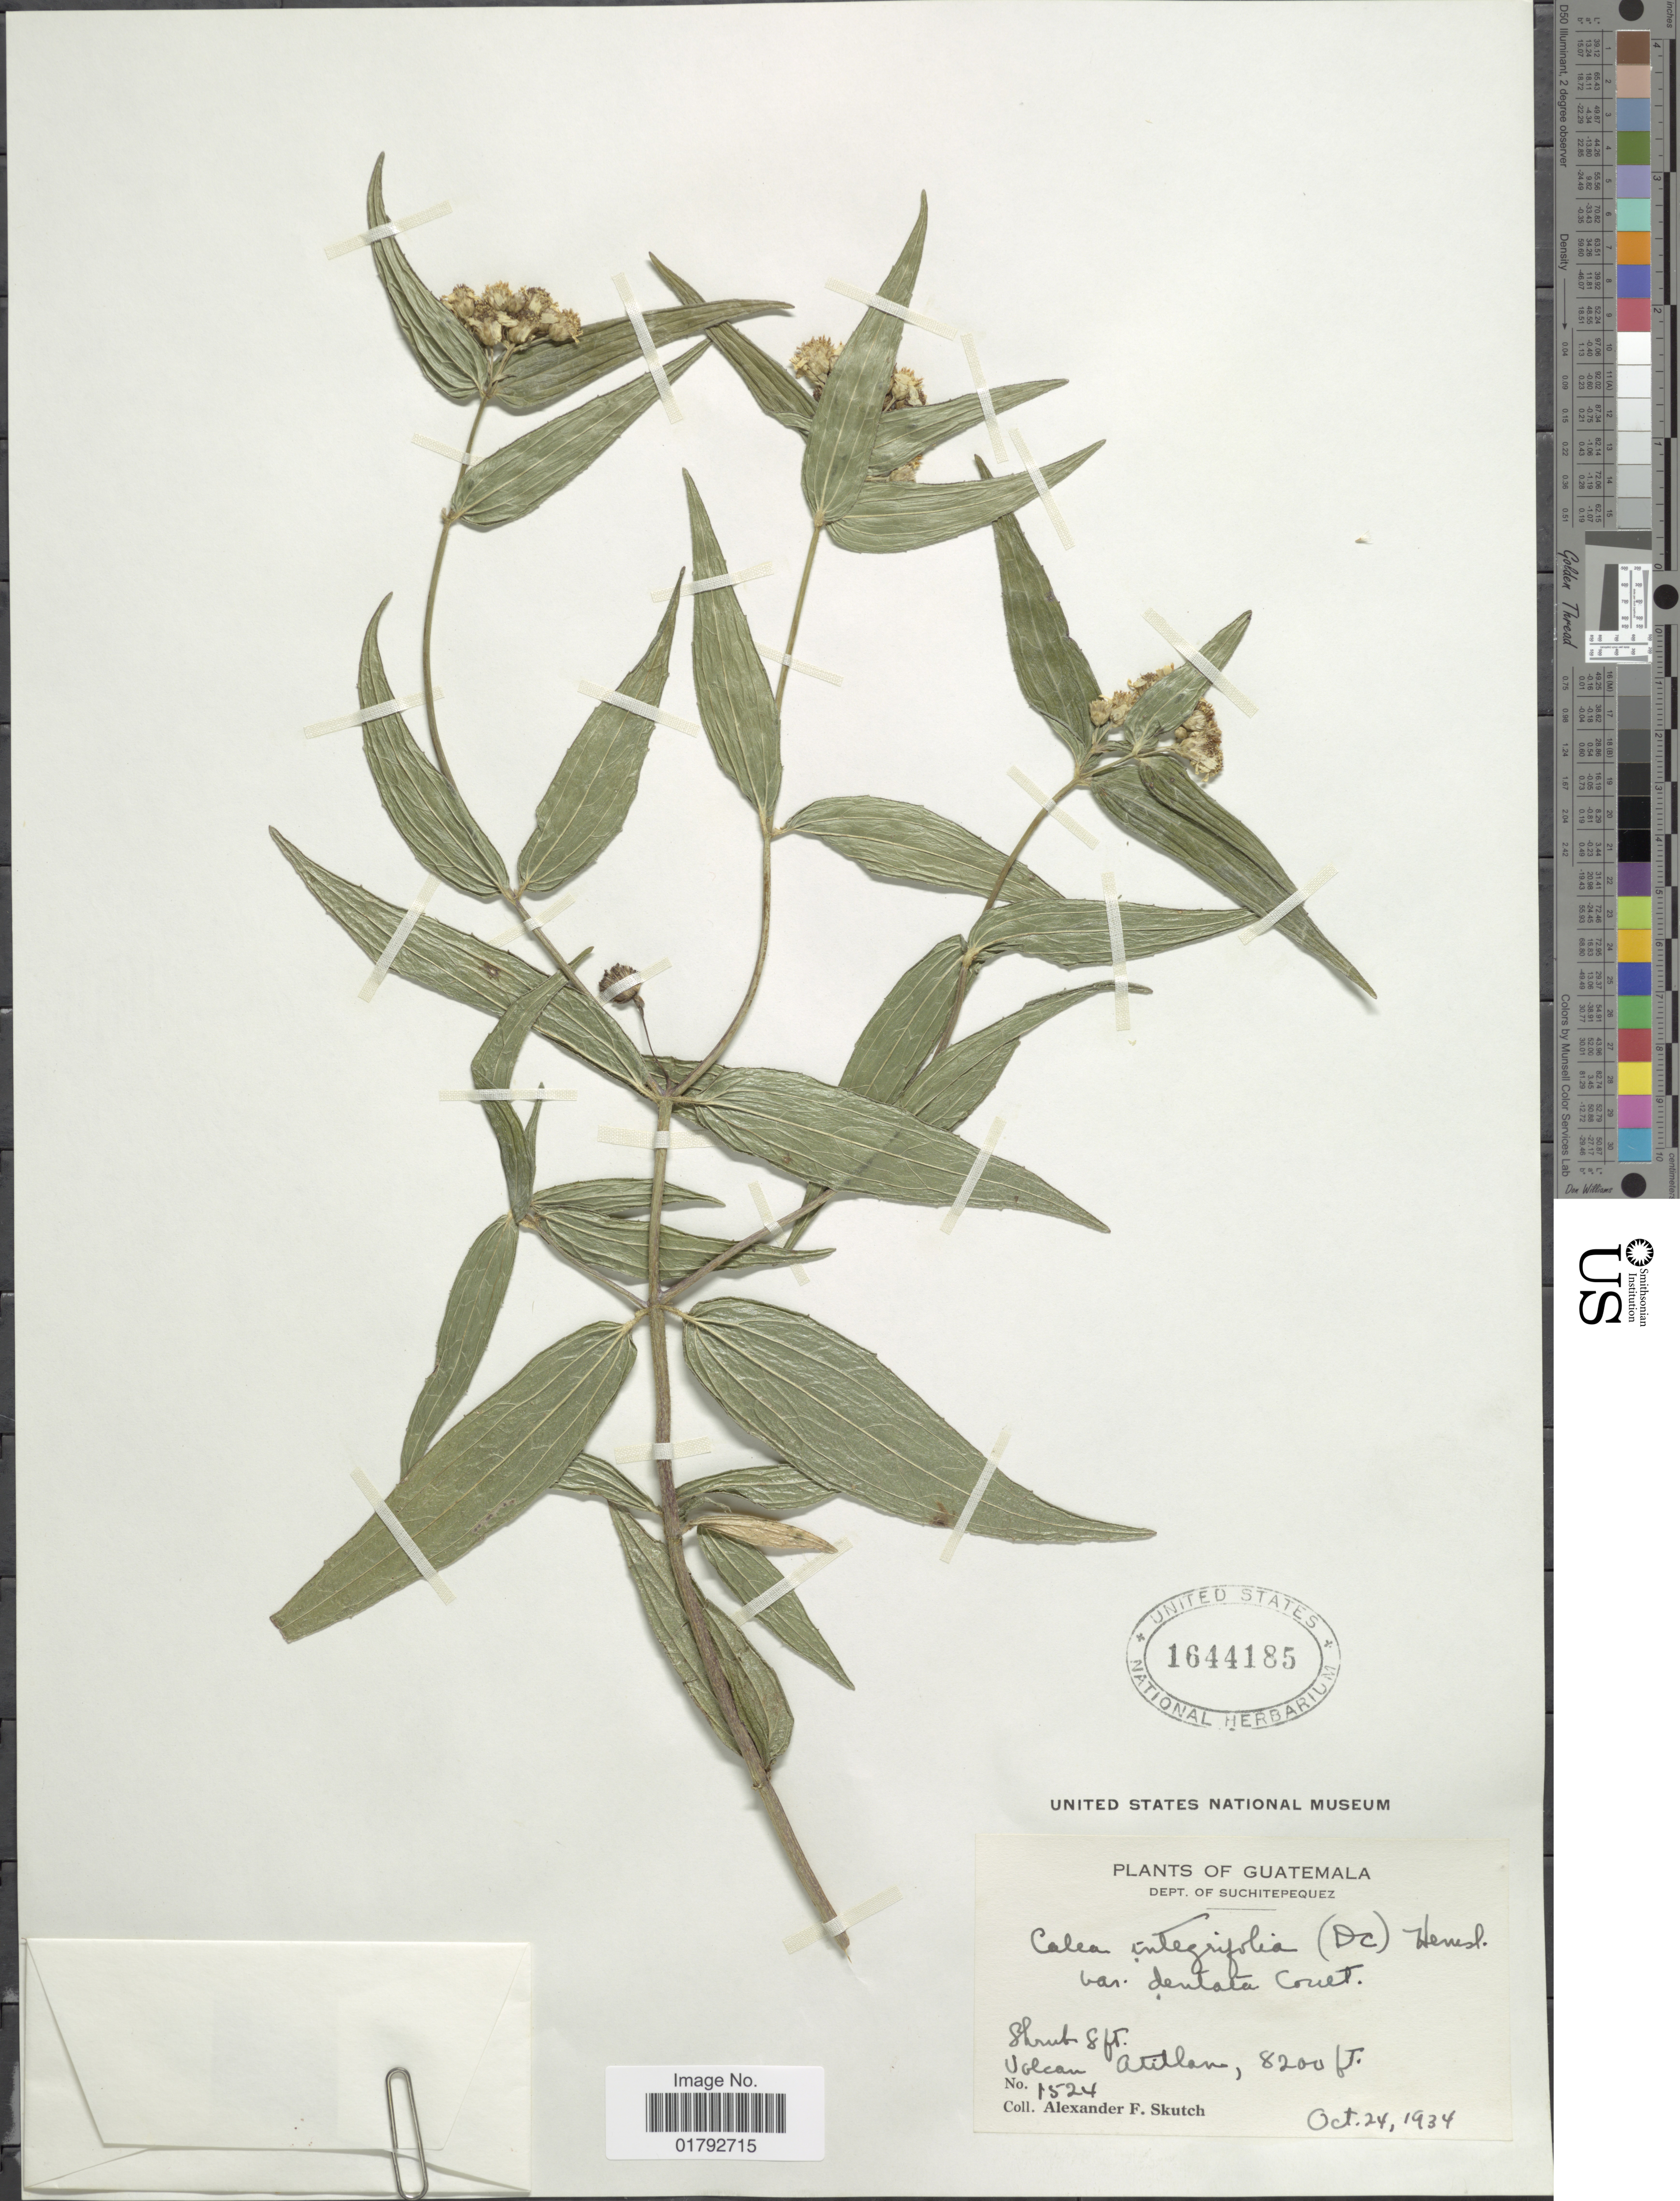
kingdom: Plantae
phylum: Tracheophyta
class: Magnoliopsida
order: Asterales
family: Asteraceae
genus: Alloispermum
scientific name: Alloispermum integrifolium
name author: (DC.) H. Rob.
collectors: A. F. Skutch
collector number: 1524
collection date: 1934-10-24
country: Guatemala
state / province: Suchitepéquez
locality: Dept. of Suchitepequez. Volcan Atitlan.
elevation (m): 2499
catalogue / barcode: US 1644185